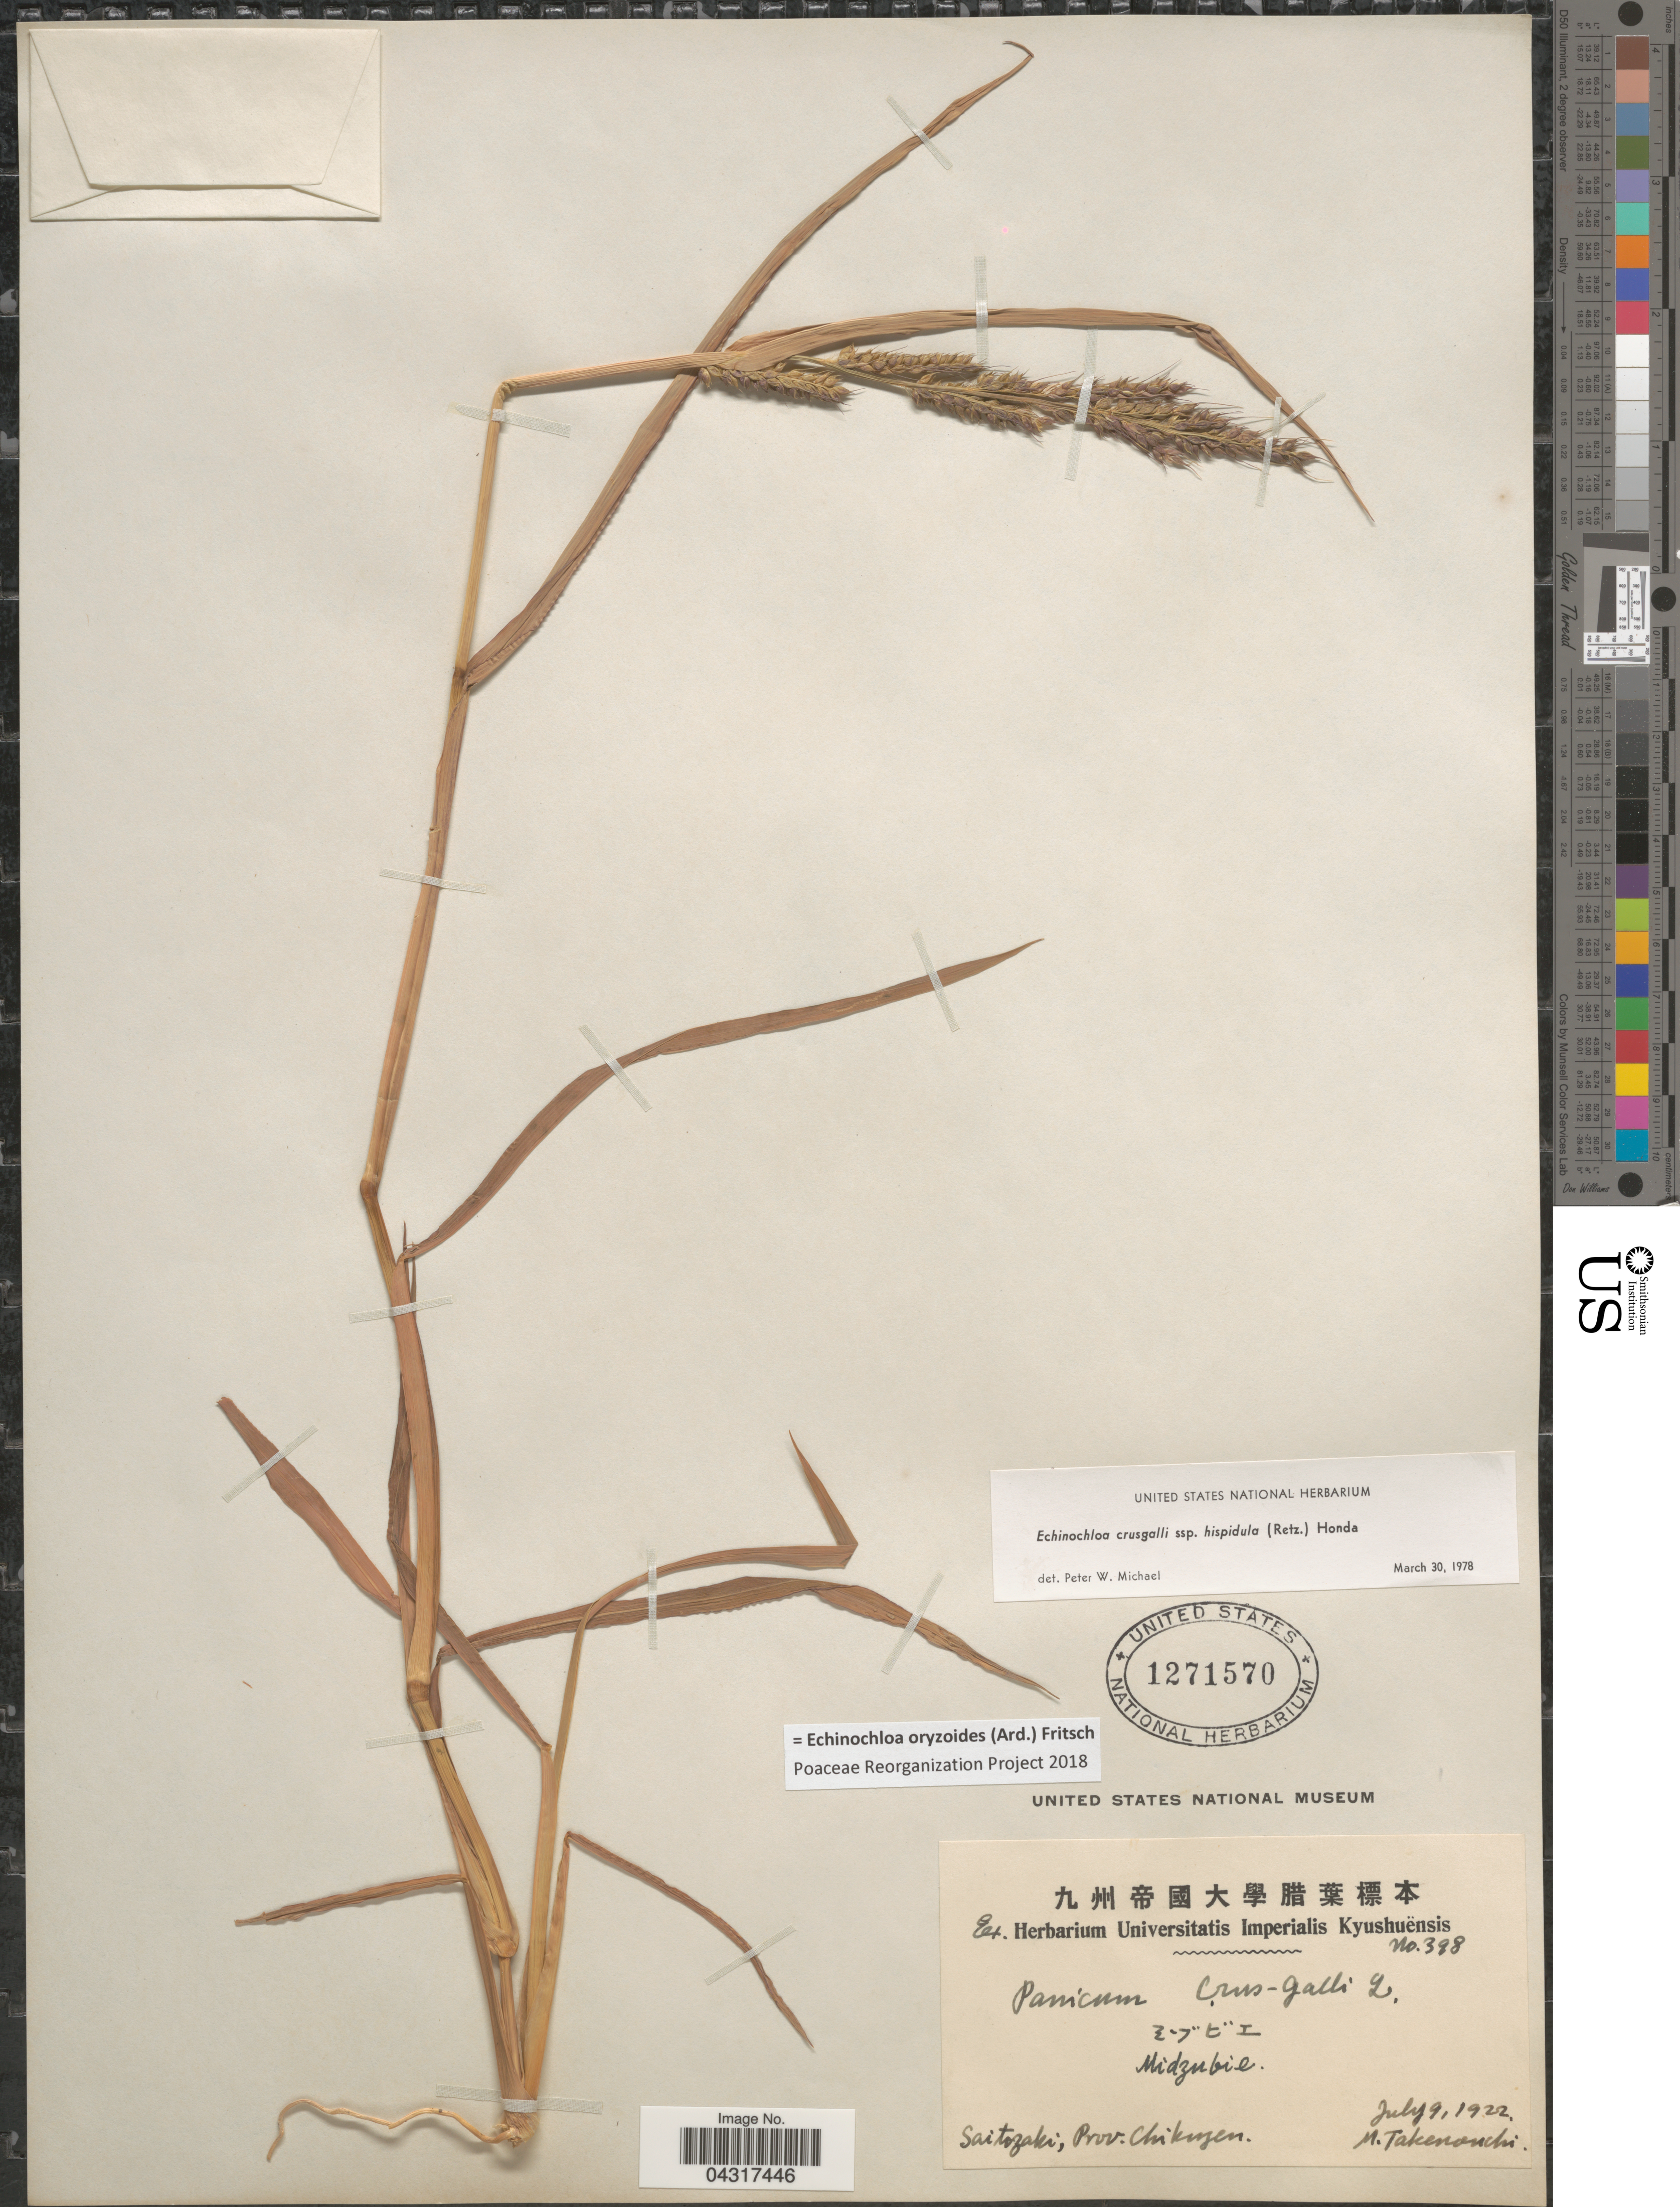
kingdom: Plantae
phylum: Tracheophyta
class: Liliopsida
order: Poales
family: Poaceae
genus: Echinochloa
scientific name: Echinochloa oryzoides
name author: (Ard.) Fritsch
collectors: M. Takenonchi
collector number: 398*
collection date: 1922-07-09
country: Japan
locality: Saitozaki, Prov. Chikuzen.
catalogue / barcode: US 1271570